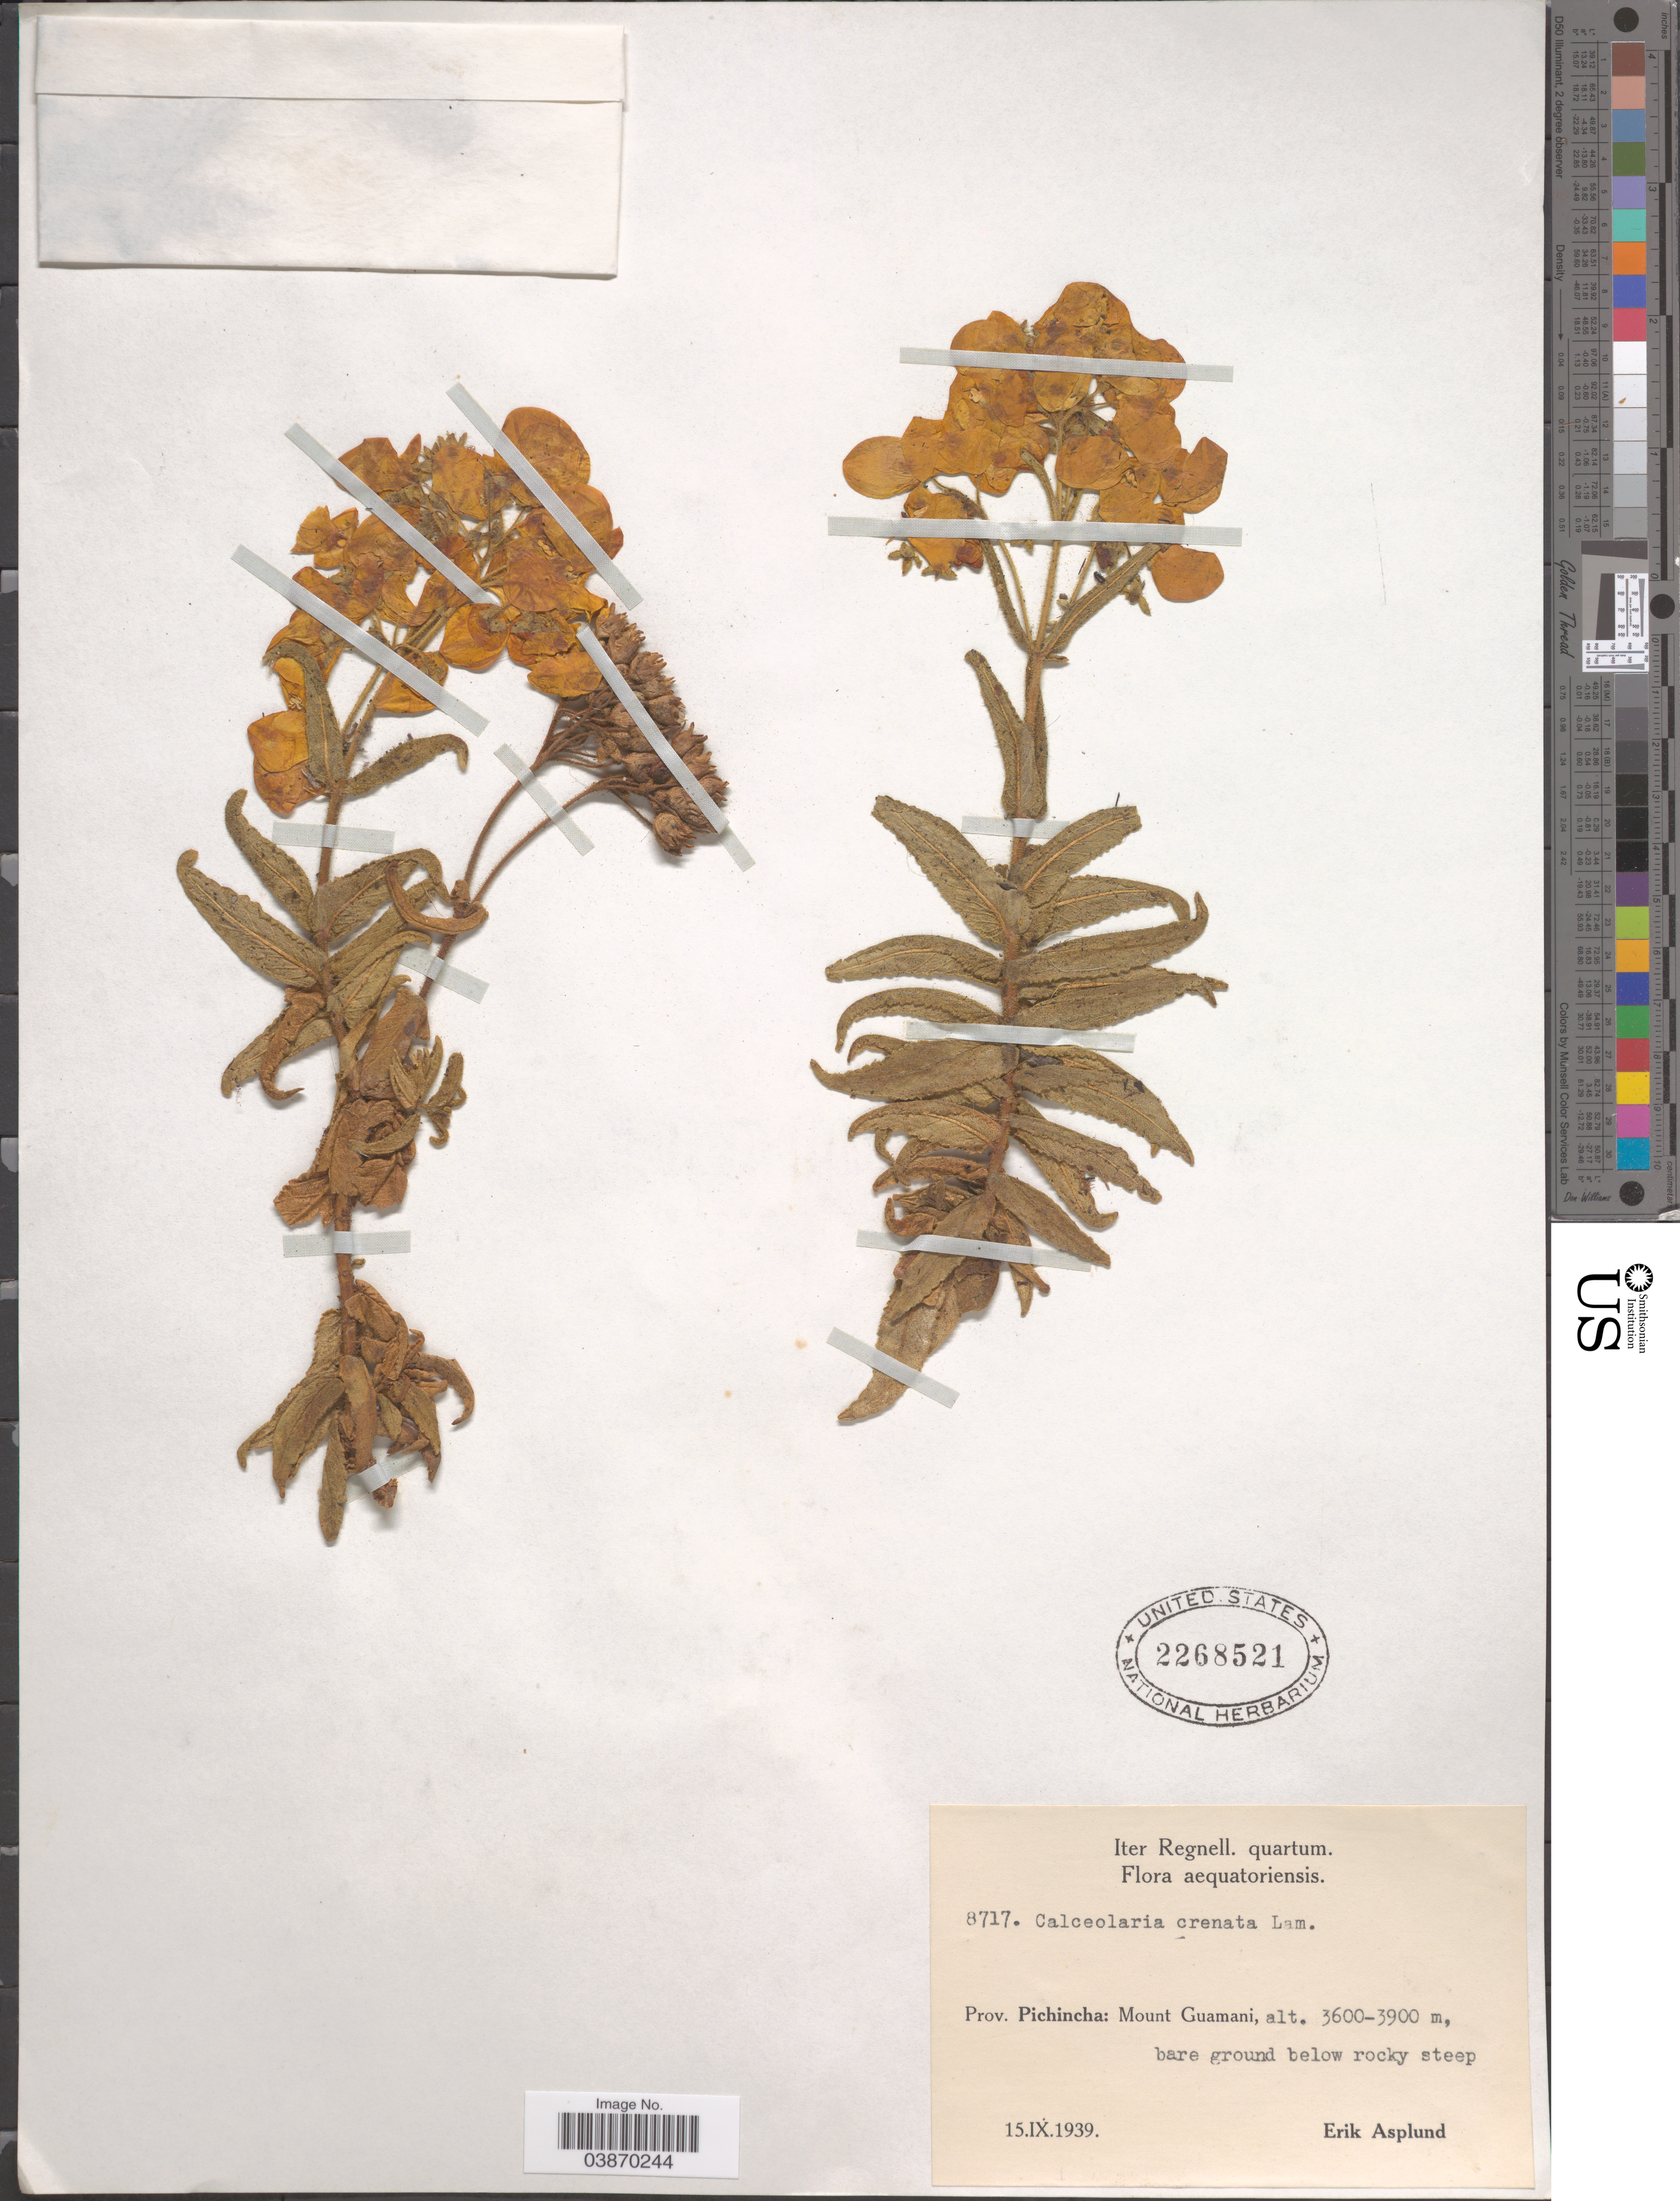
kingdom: Plantae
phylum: Tracheophyta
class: Magnoliopsida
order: Lamiales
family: Calceolariaceae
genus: Calceolaria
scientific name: Calceolaria crenata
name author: Lam.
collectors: E. Asplund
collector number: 8717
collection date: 1939-09-15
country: Ecuador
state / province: Pichincha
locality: Mount Guamani.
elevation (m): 3600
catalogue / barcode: US 2268521